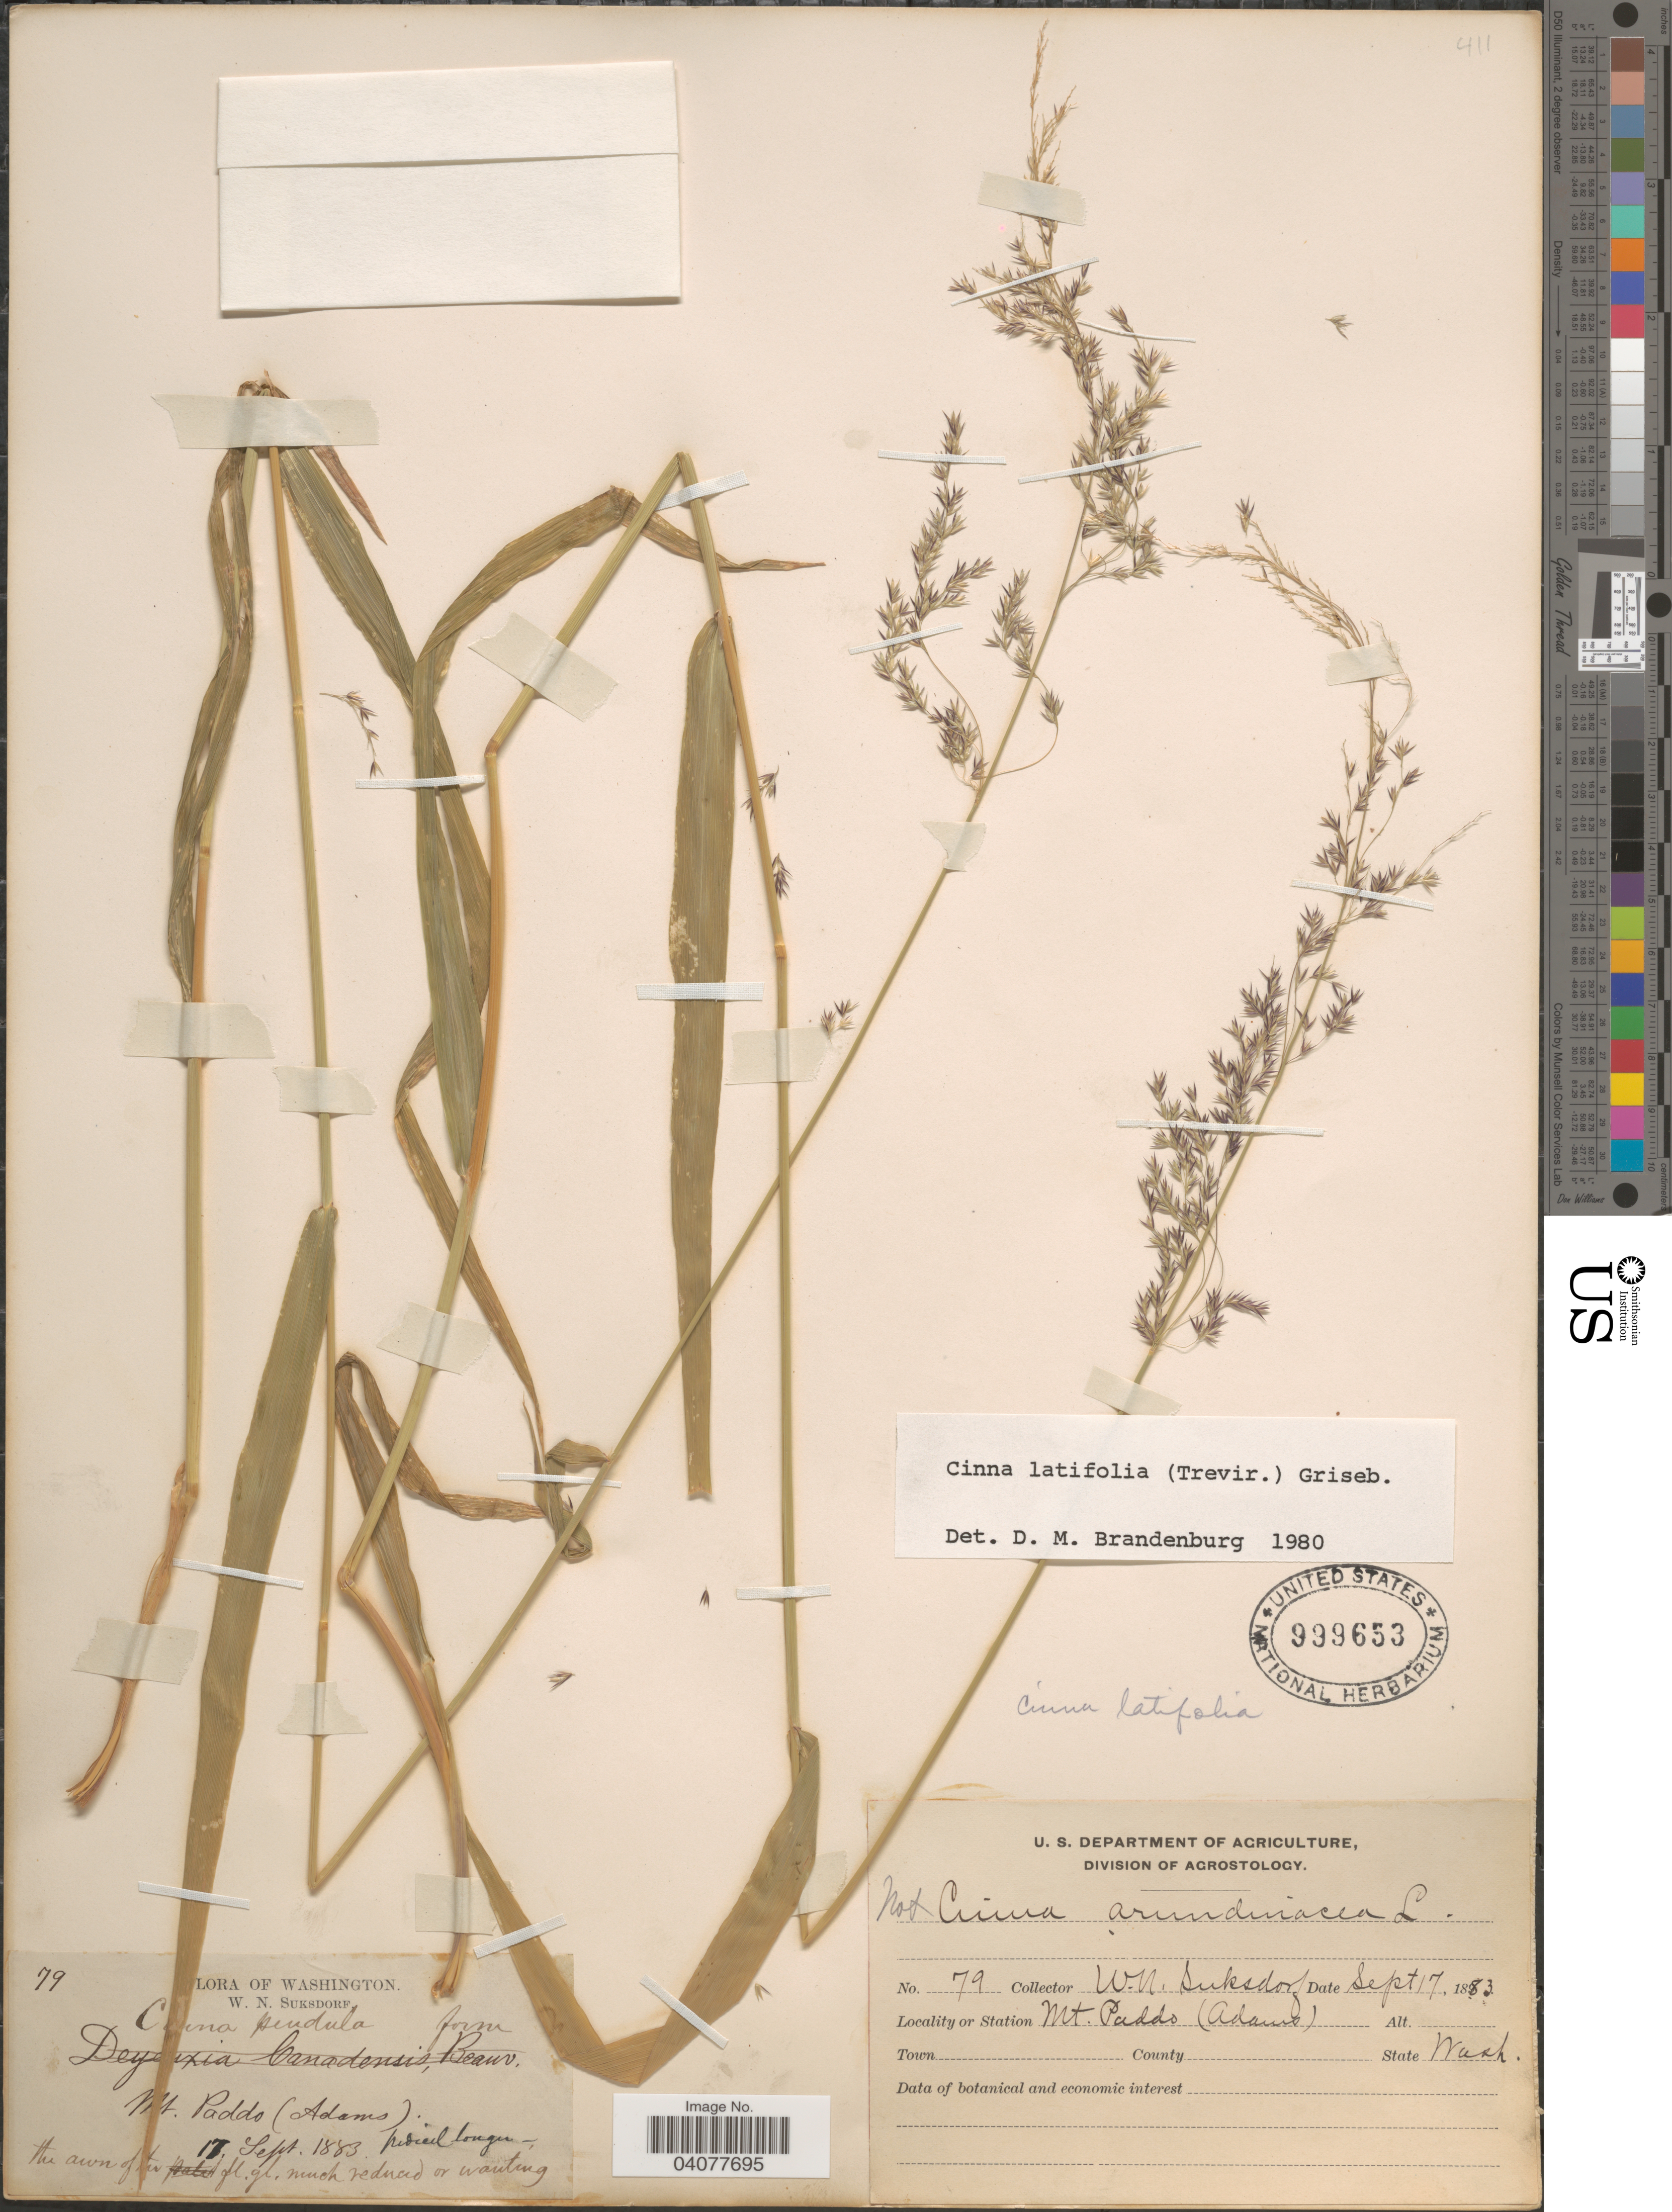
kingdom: Plantae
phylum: Tracheophyta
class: Liliopsida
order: Poales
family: Poaceae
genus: Cinna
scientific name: Cinna latifolia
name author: (Trevir. ex Goeppert) Griseb.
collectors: W. N. Suksdorf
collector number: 79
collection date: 1883-09-17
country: United States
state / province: Washington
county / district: Skamania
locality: Mt. Paddo (Adams).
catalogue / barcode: US 999653